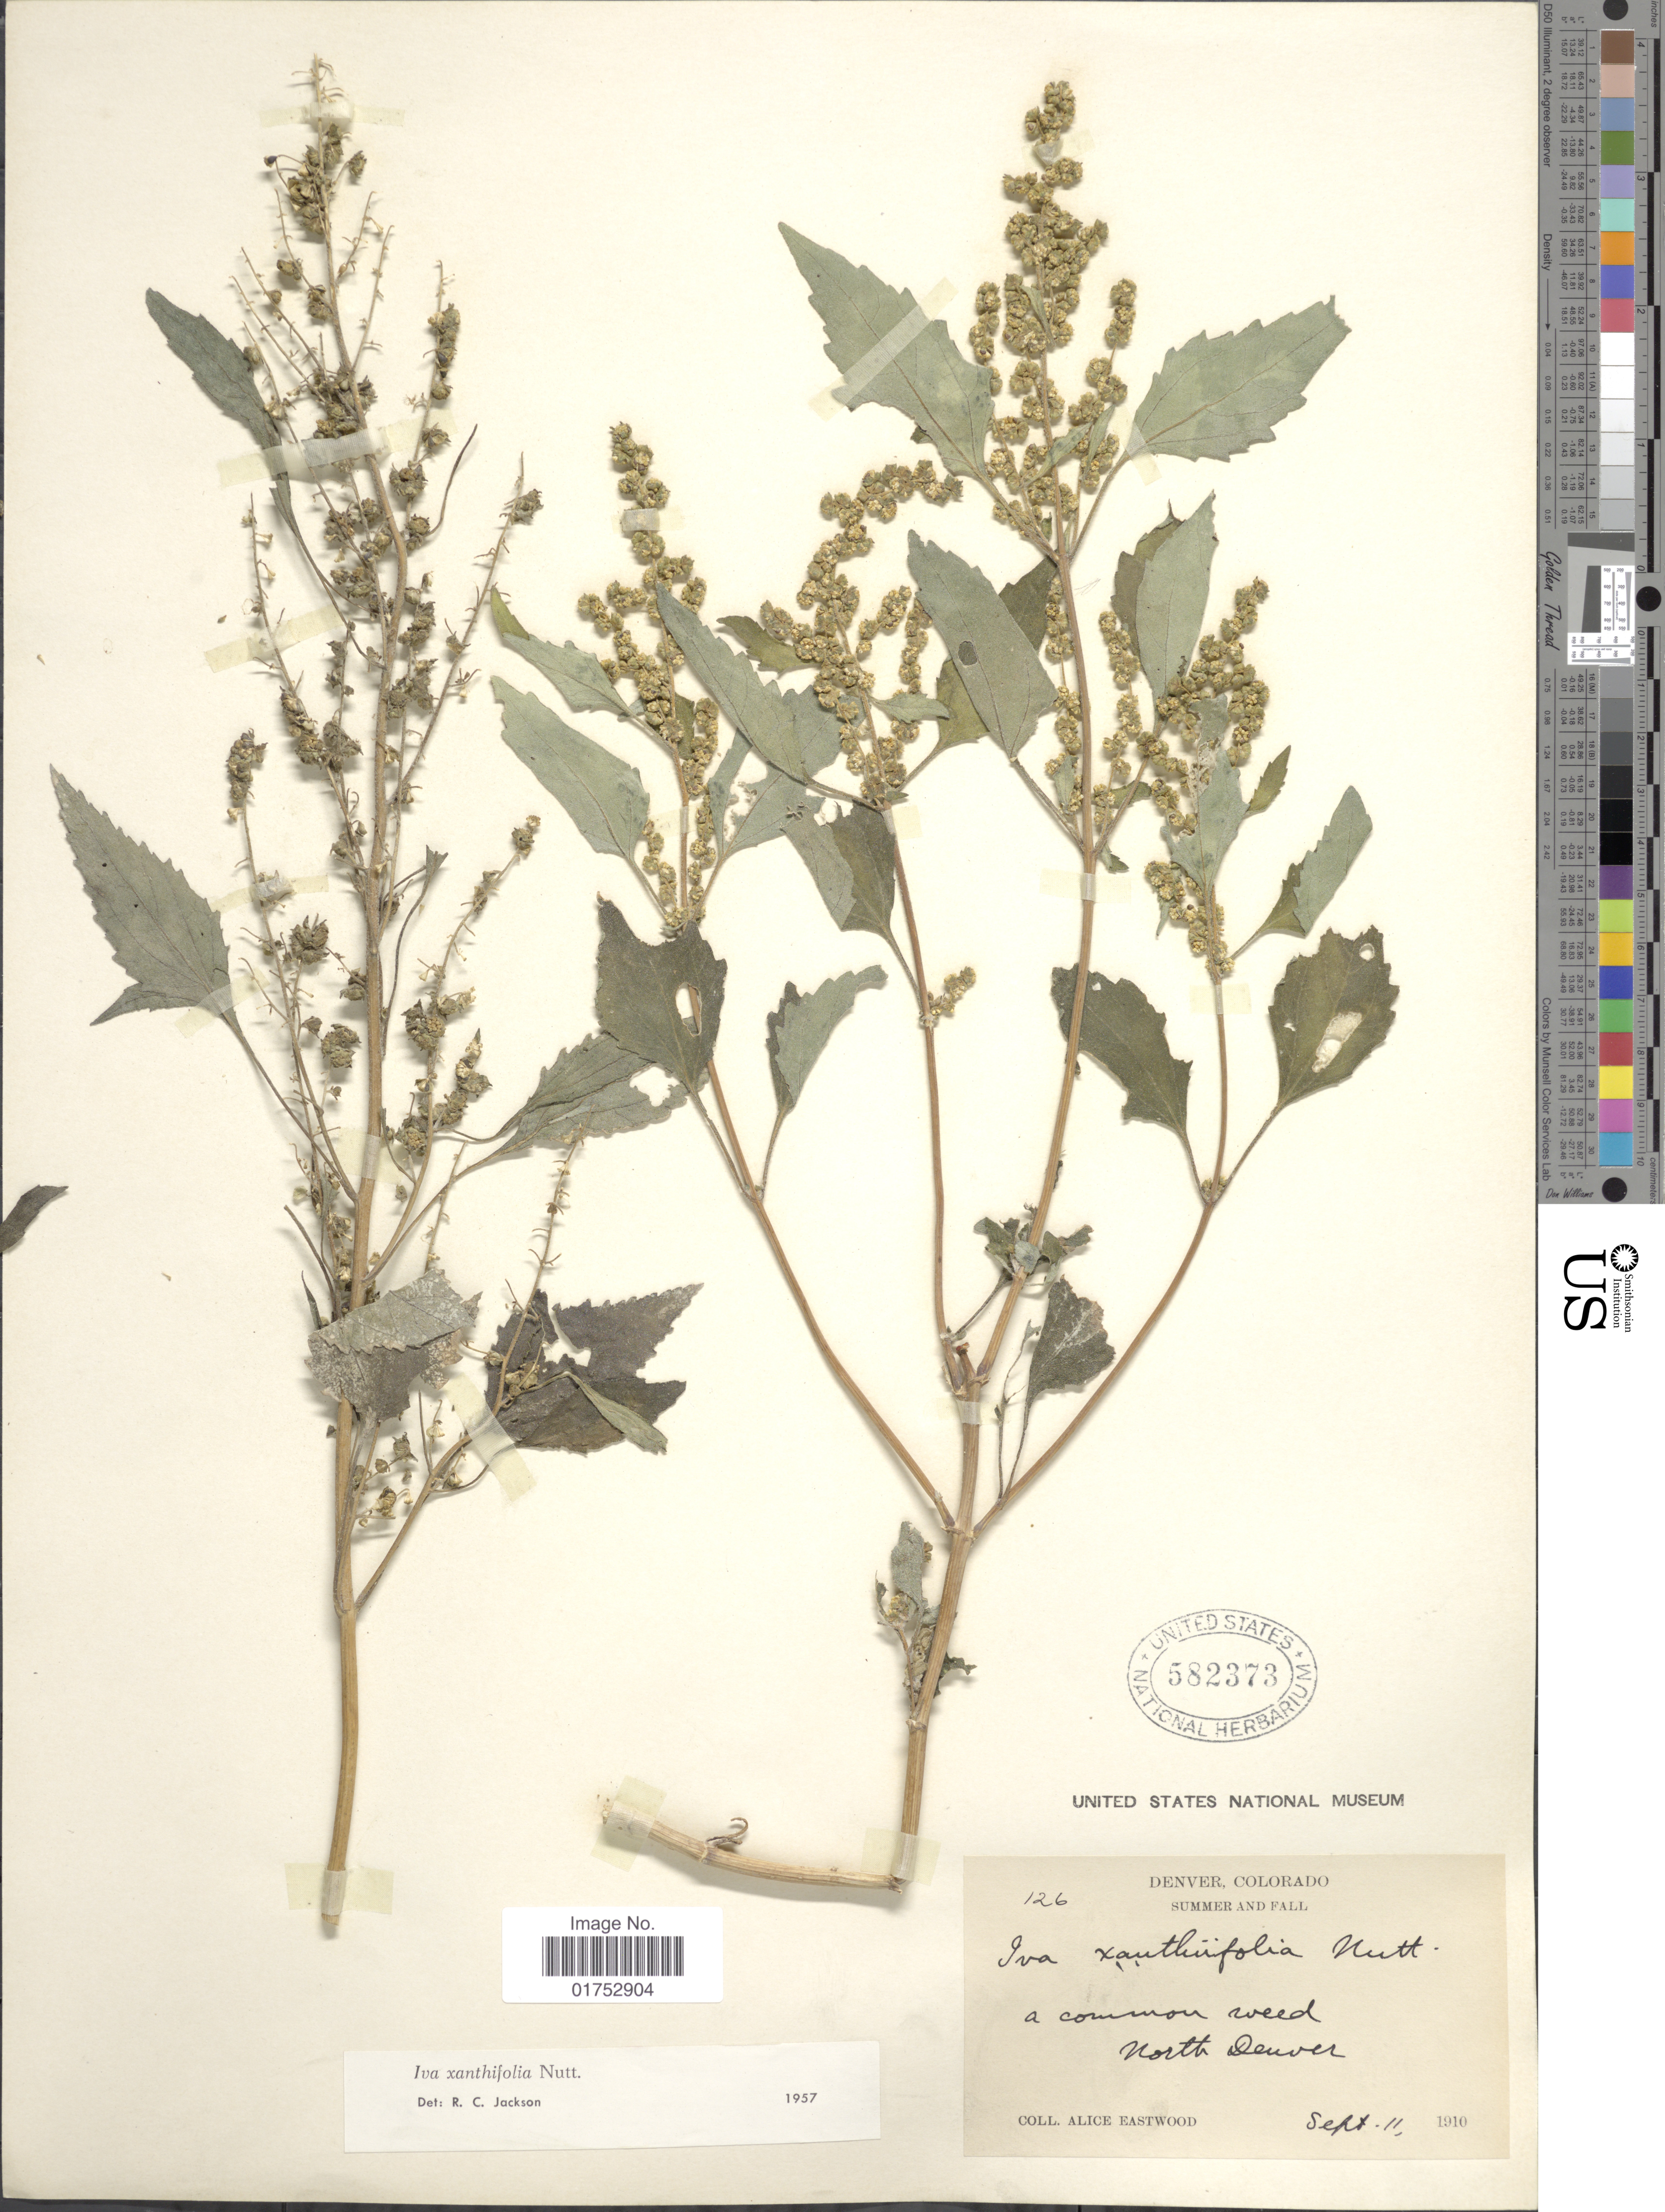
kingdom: Plantae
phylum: Tracheophyta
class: Magnoliopsida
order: Asterales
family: Asteraceae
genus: Iva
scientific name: Iva xanthifolia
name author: Nutt.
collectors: A. Eastwood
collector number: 126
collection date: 1910-09-11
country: United States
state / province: Colorado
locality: Denver, North Denver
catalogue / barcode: US 582373